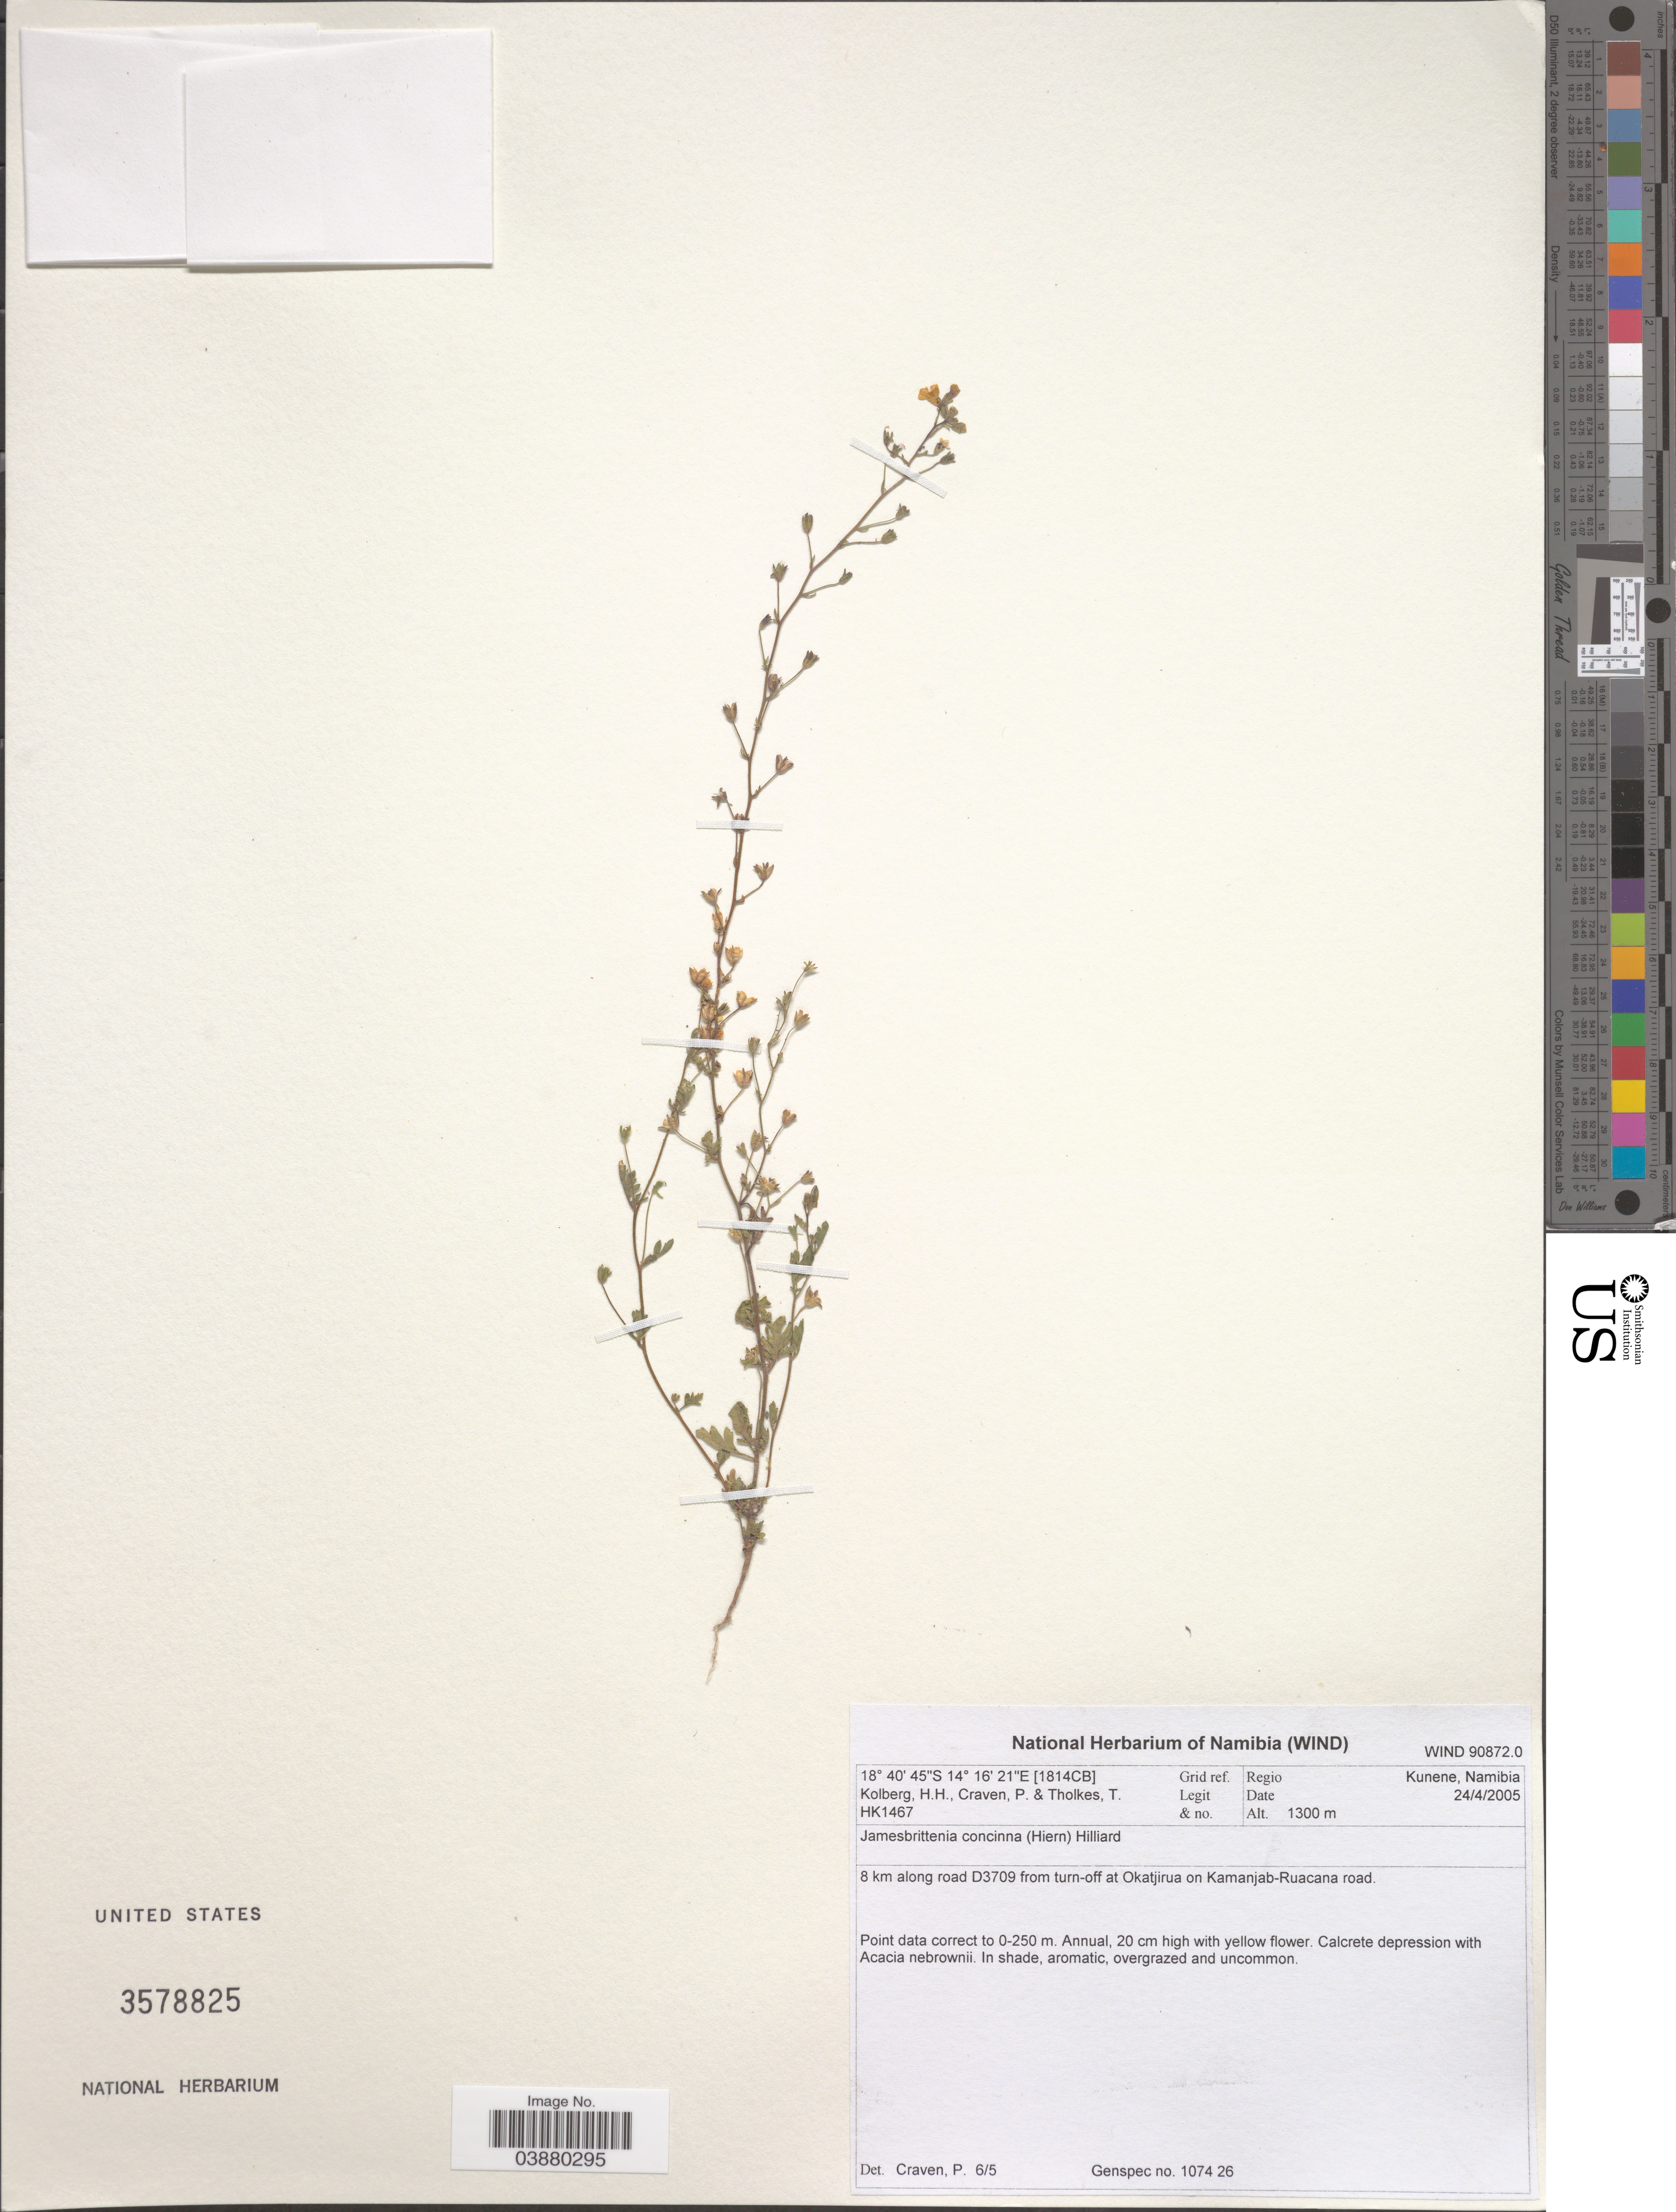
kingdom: Plantae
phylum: Tracheophyta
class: Magnoliopsida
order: Lamiales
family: Scrophulariaceae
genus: Jamesbrittenia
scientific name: Jamesbrittenia concinna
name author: (Hiern) Hilliard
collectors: H. H. Kolberg, P. Craven & T. Tholkes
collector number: HK1467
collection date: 2005-04-24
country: Namibia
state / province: Kunene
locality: [1814CB] Grid ref. Regio Kunene. 8 km along road D3709 from turn-off at Okatjirua on Kamanjab-Ruacana road.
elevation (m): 1300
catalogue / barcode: US 3578825